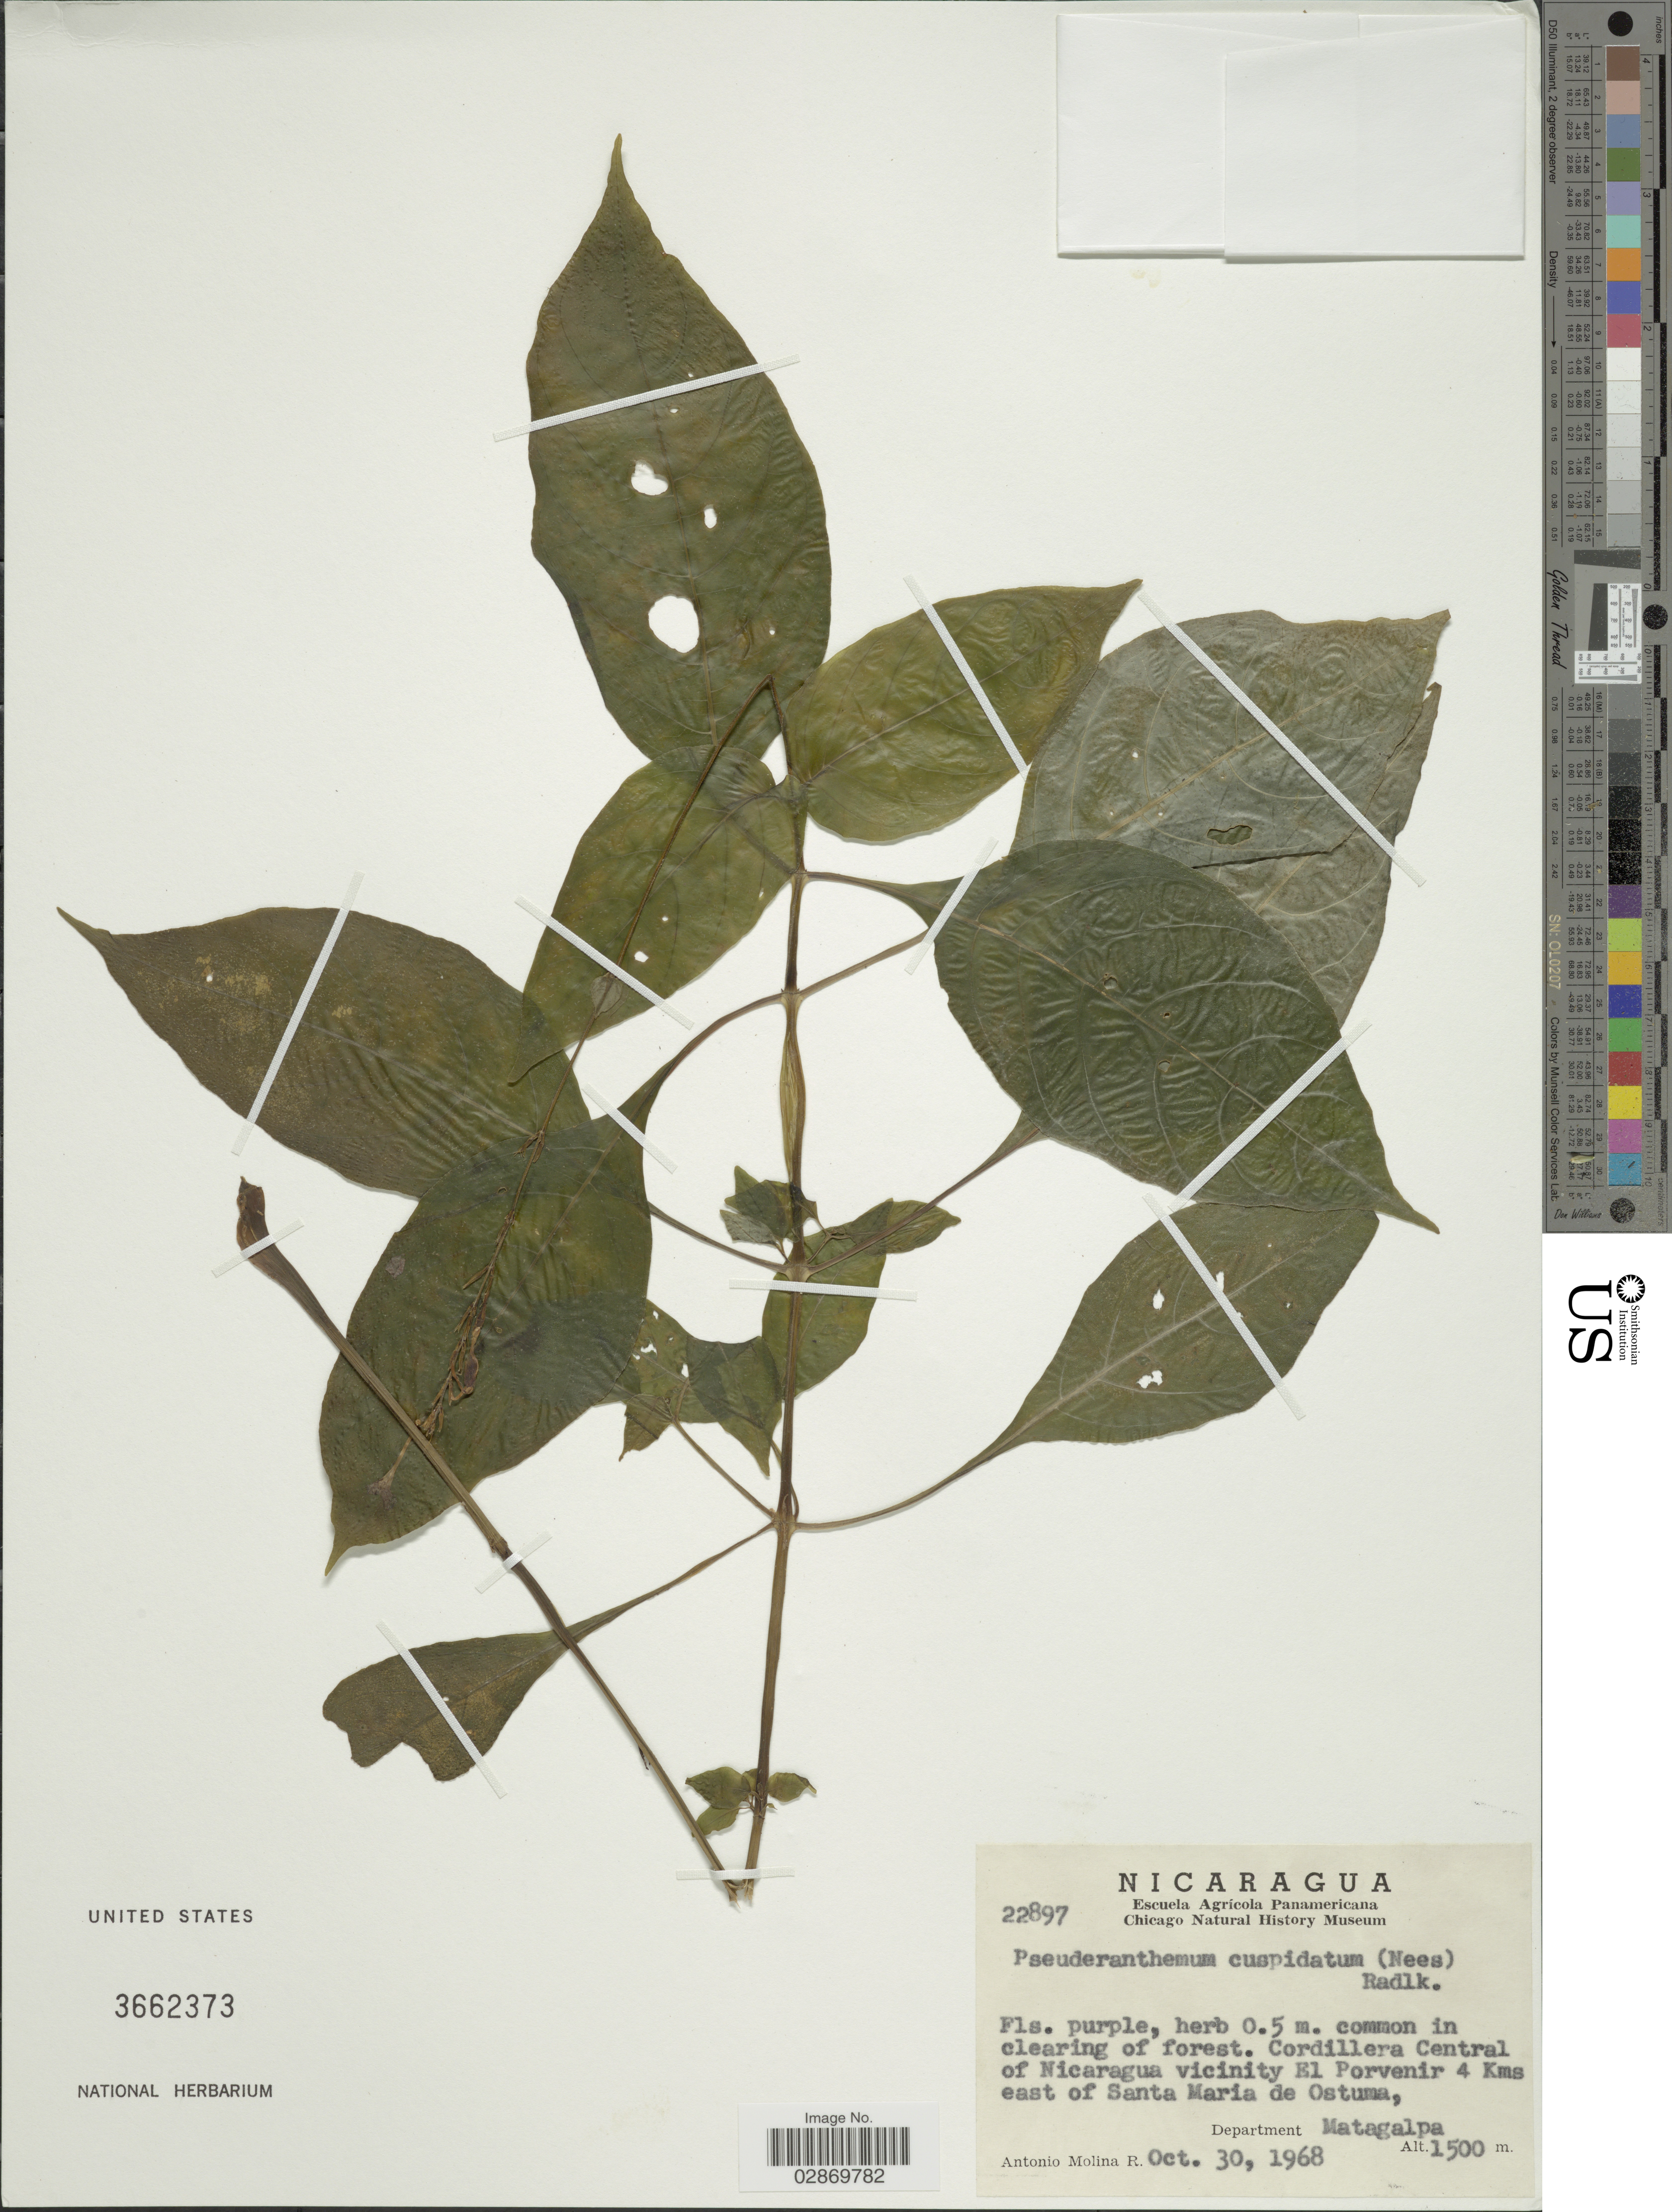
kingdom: Plantae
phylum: Tracheophyta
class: Magnoliopsida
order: Lamiales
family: Acanthaceae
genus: Pseuderanthemum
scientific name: Pseuderanthemum cuspidatum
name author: (Nees) Radlk. ex Lindau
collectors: A. Molina R.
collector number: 22897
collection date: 1968-10-30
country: Nicaragua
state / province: Matagalpa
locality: Cordillera Central of Nicaragua vicinity El Porvenir 4 Kms east of Santa María de Ostuma, Department Matagalpa.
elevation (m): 1500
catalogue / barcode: US 3662373